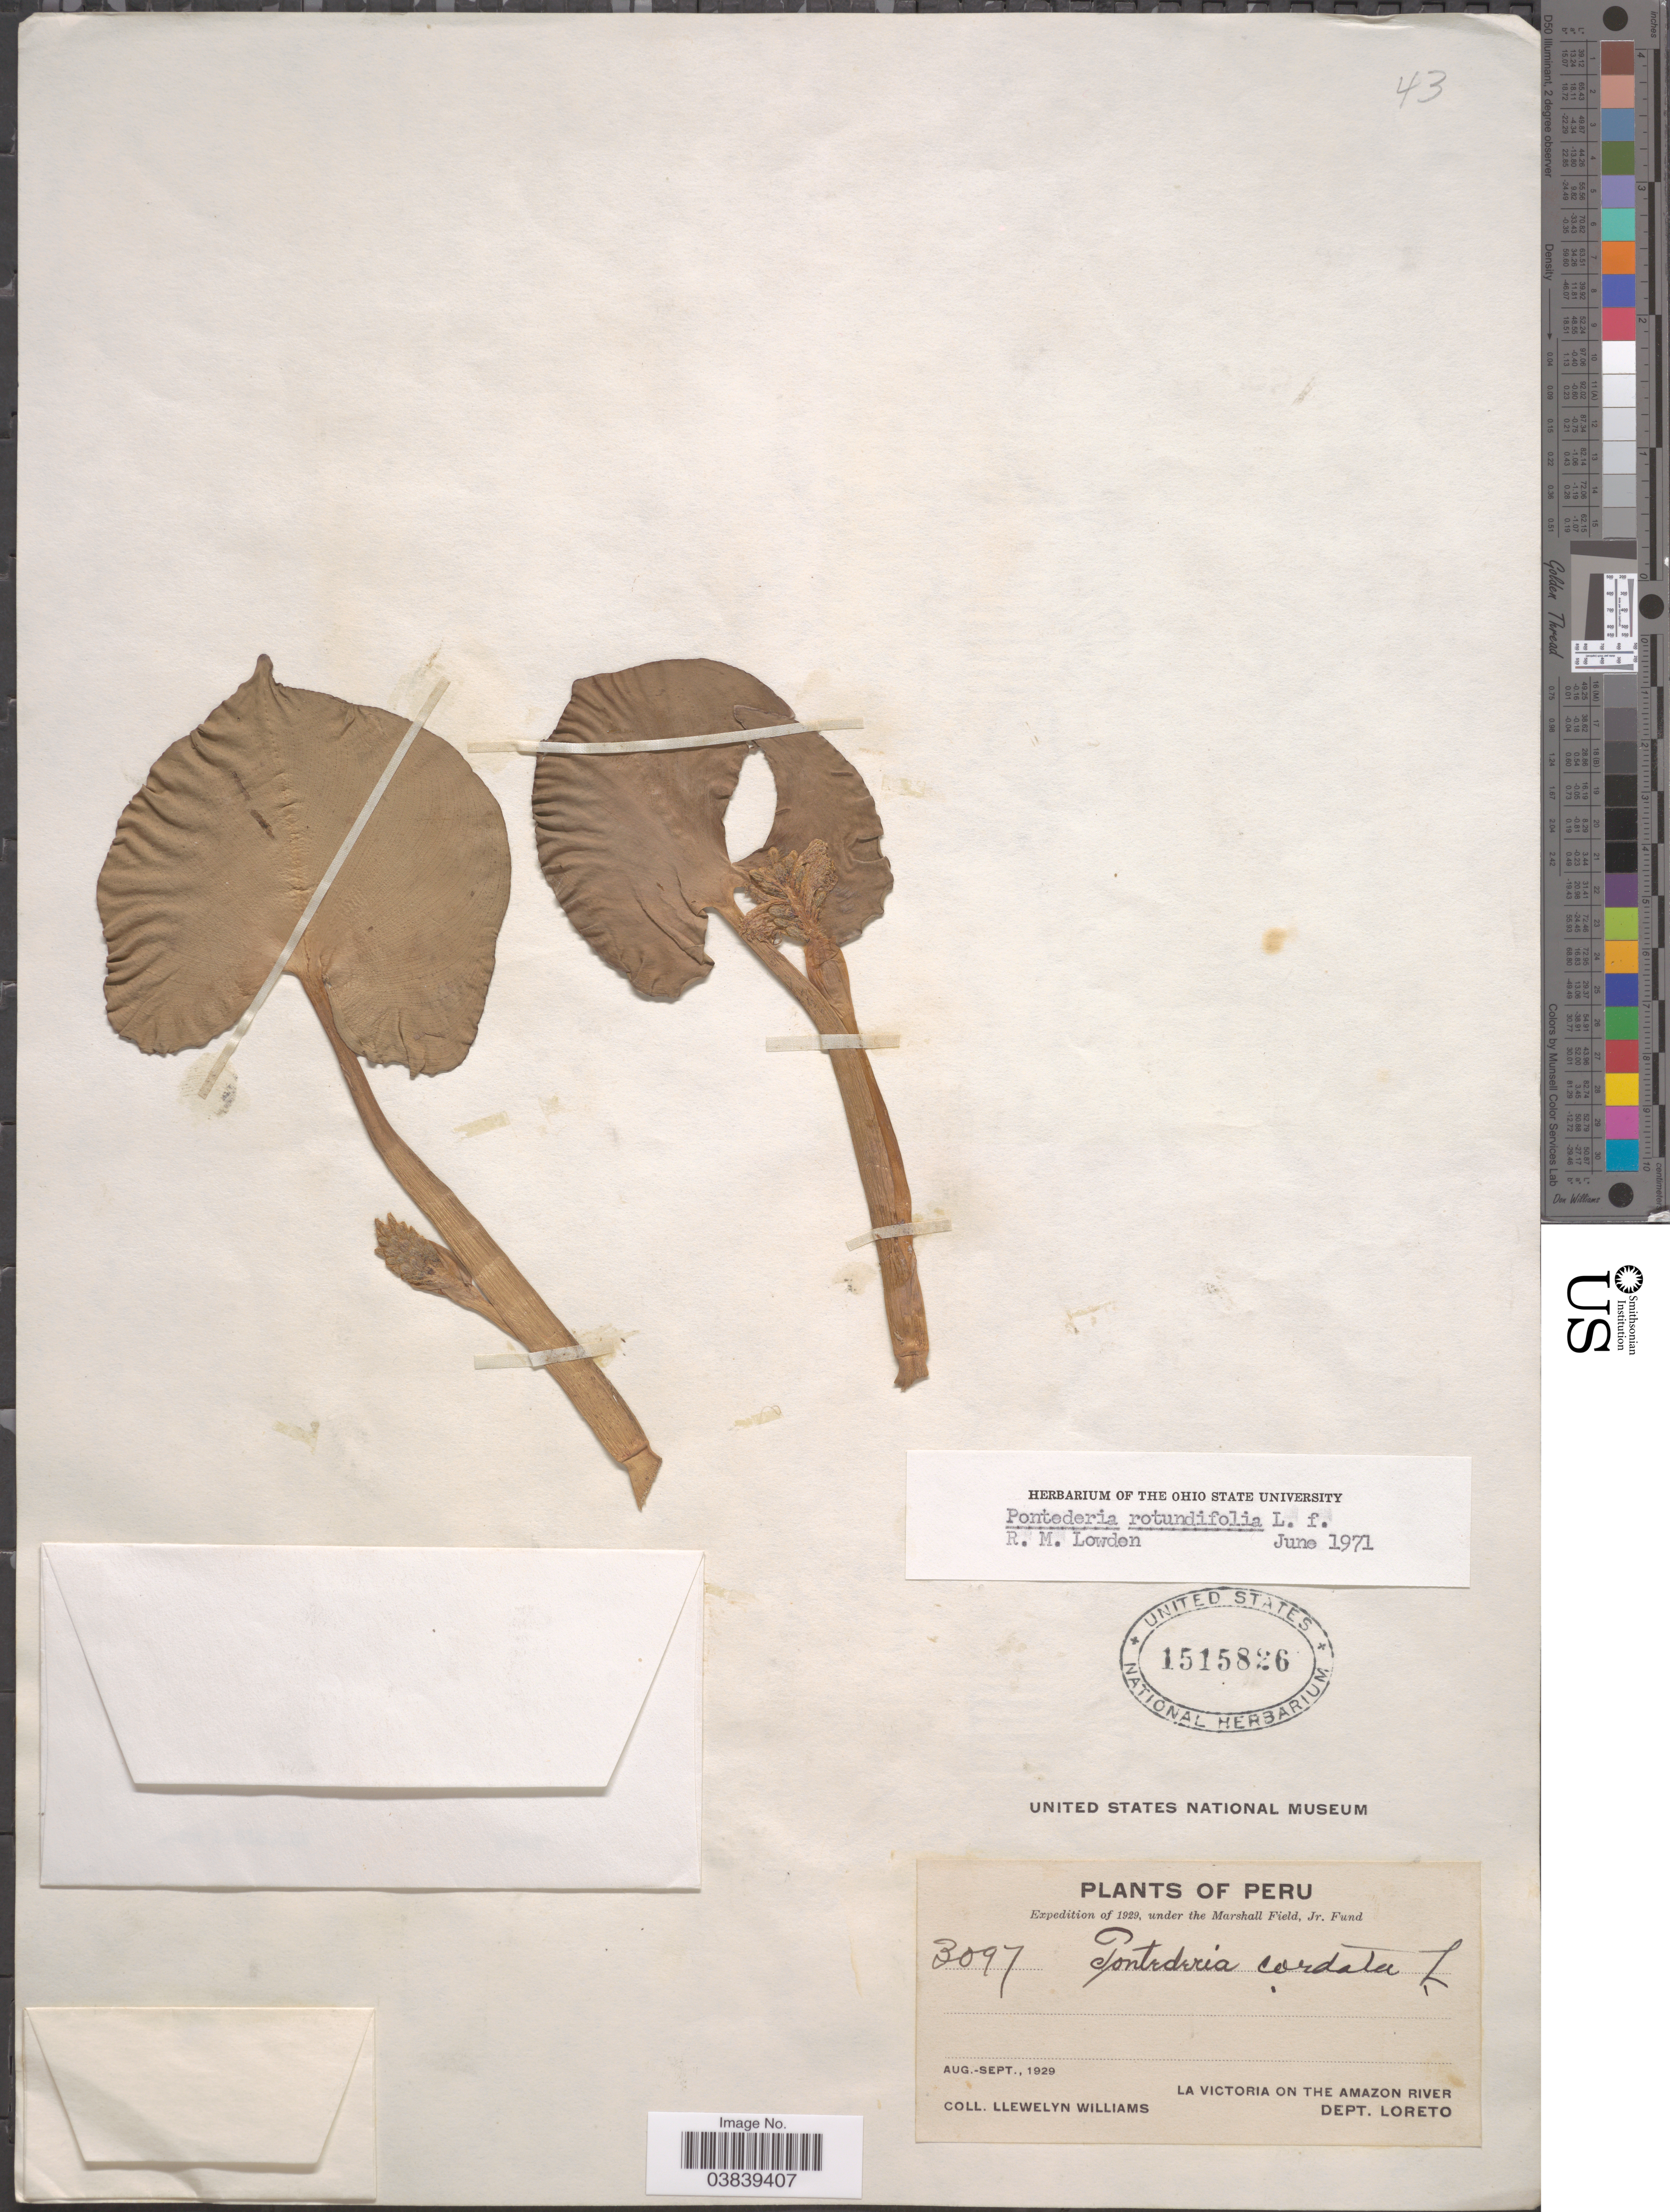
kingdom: Plantae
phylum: Tracheophyta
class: Liliopsida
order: Commelinales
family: Pontederiaceae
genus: Pontederia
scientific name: Pontederia rotundifolia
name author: L. f.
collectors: Ll. Williams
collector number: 3097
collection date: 1929-08/1929-09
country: Peru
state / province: Loreto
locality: La Victoria on the Amazon River. Dept. Loreto.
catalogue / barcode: US 1515826